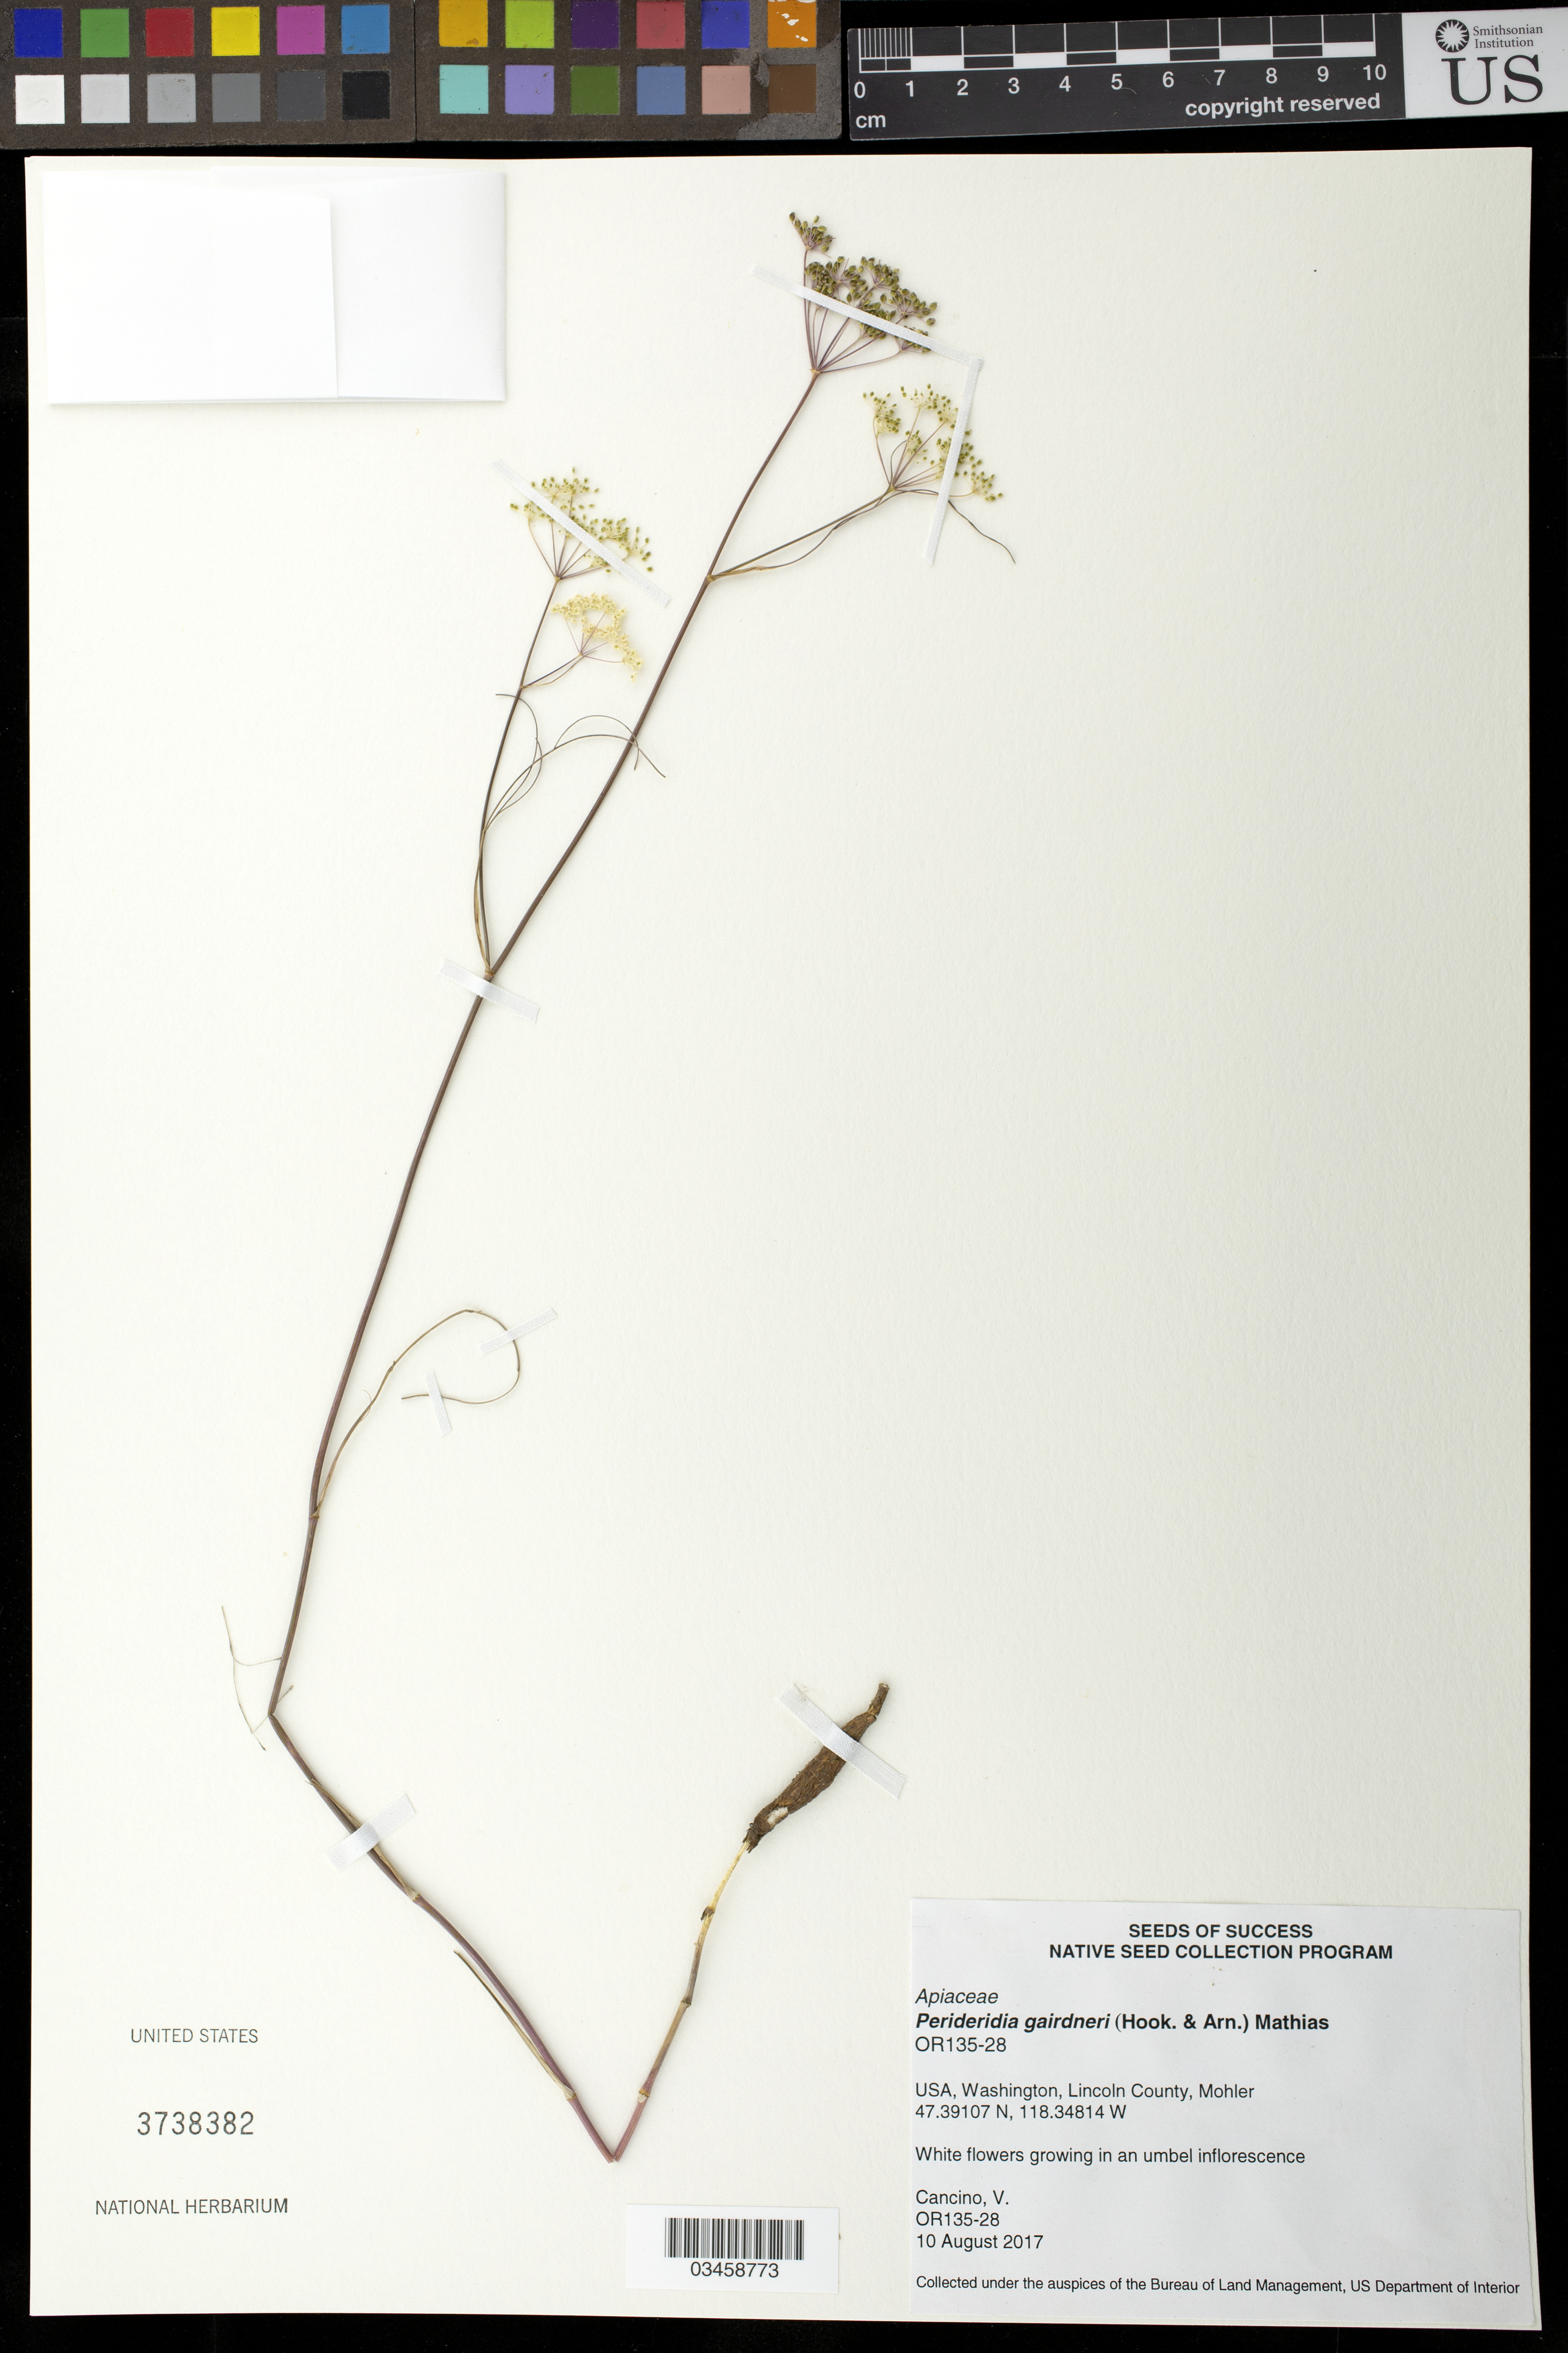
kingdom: Plantae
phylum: Tracheophyta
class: Magnoliopsida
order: Apiales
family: Apiaceae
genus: Perideridia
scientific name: Perideridia gairdneri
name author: (Hook. & Arn.) Mathias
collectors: V. Cancino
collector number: OR135-28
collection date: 2017-08-10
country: United States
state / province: Washington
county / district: Lincoln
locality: Mohler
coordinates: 47.39107 N, 118.34814 W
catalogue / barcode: US 3738382